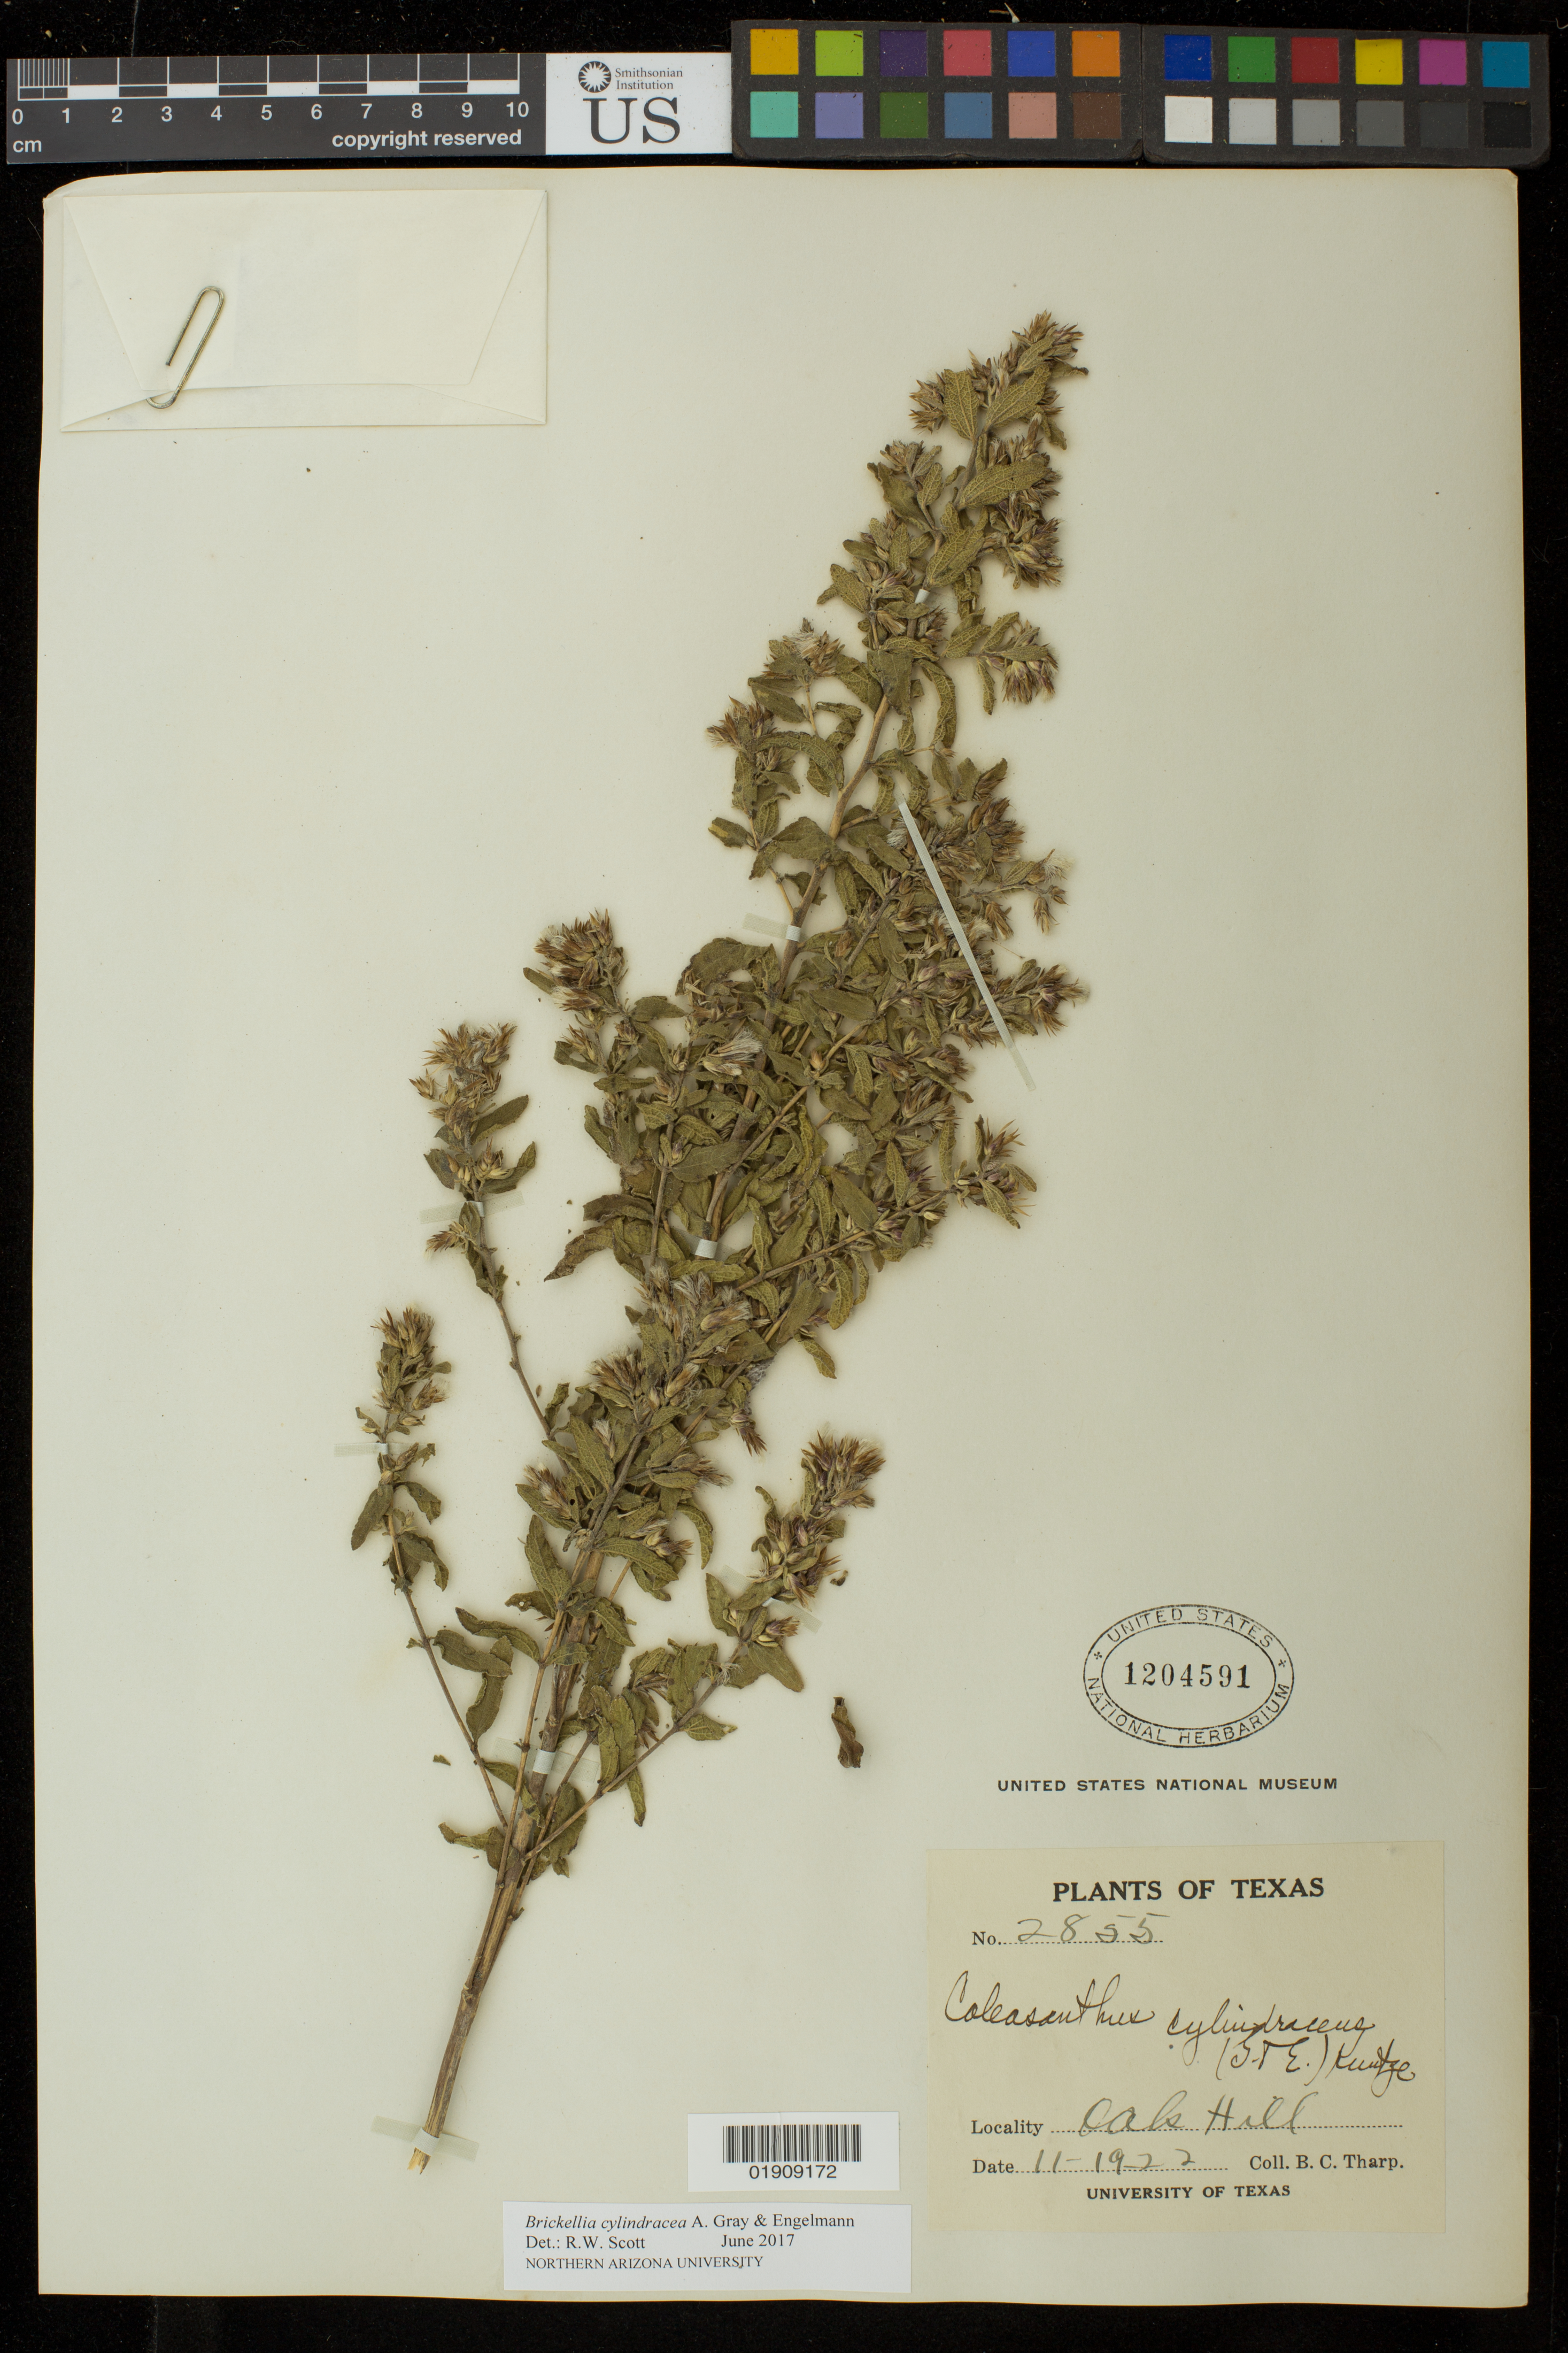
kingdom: Plantae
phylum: Tracheophyta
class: Magnoliopsida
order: Asterales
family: Asteraceae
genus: Brickellia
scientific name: Brickellia cylindracea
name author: A. Gray & Engelm. in A. Gray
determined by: Scott, Randall W., (ASC), Northern Arizona University (UNITED STATES)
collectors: B. C. Tharp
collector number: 2855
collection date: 1922-11-19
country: United States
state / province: Texas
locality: Oak Hill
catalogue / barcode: US 1204591